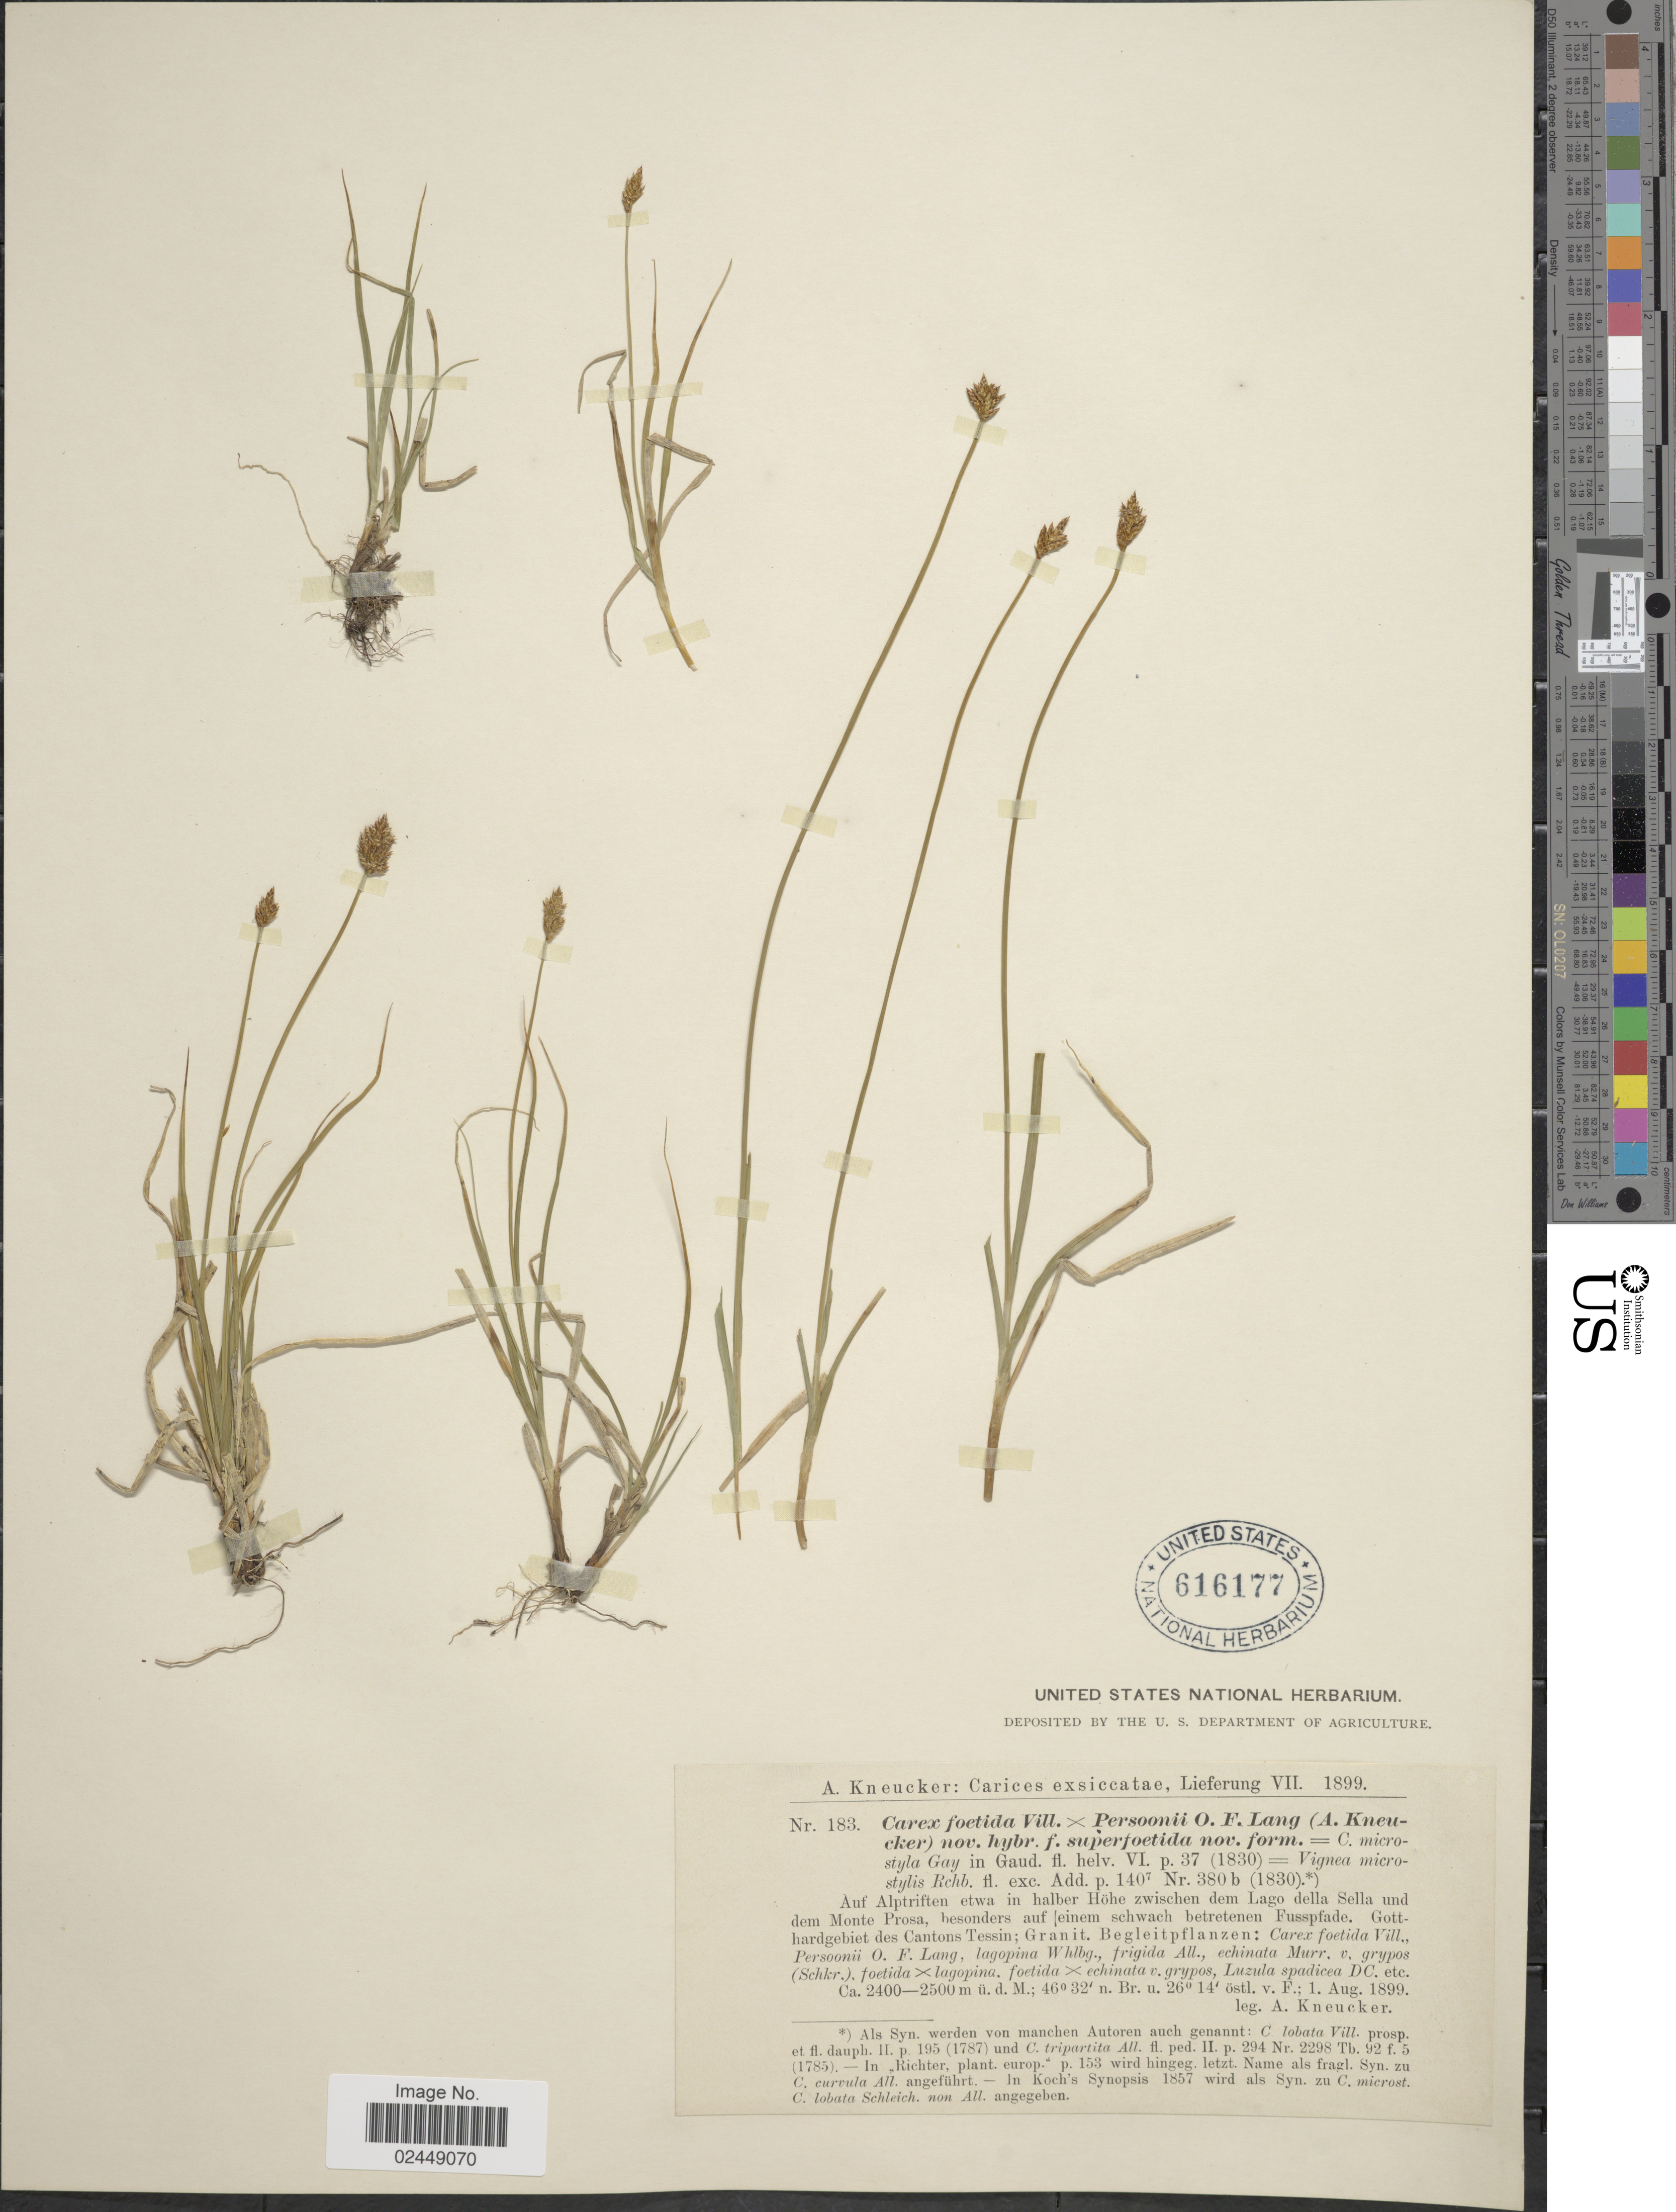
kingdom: Plantae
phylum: Tracheophyta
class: Liliopsida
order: Poales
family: Cyperaceae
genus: Carex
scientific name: Carex foetida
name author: All.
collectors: A. Kneucker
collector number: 183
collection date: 1899-08-01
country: Switzerland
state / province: Ticino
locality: Auf Alptriften etwa in halber Höhe zwischen dem Lago della Sella und dem Monte Prosa, besonders auf (einem schwach betretenen Fusspfade. Gotthardgebiet des Cantons Tessin; Granit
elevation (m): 2400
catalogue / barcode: US 616177